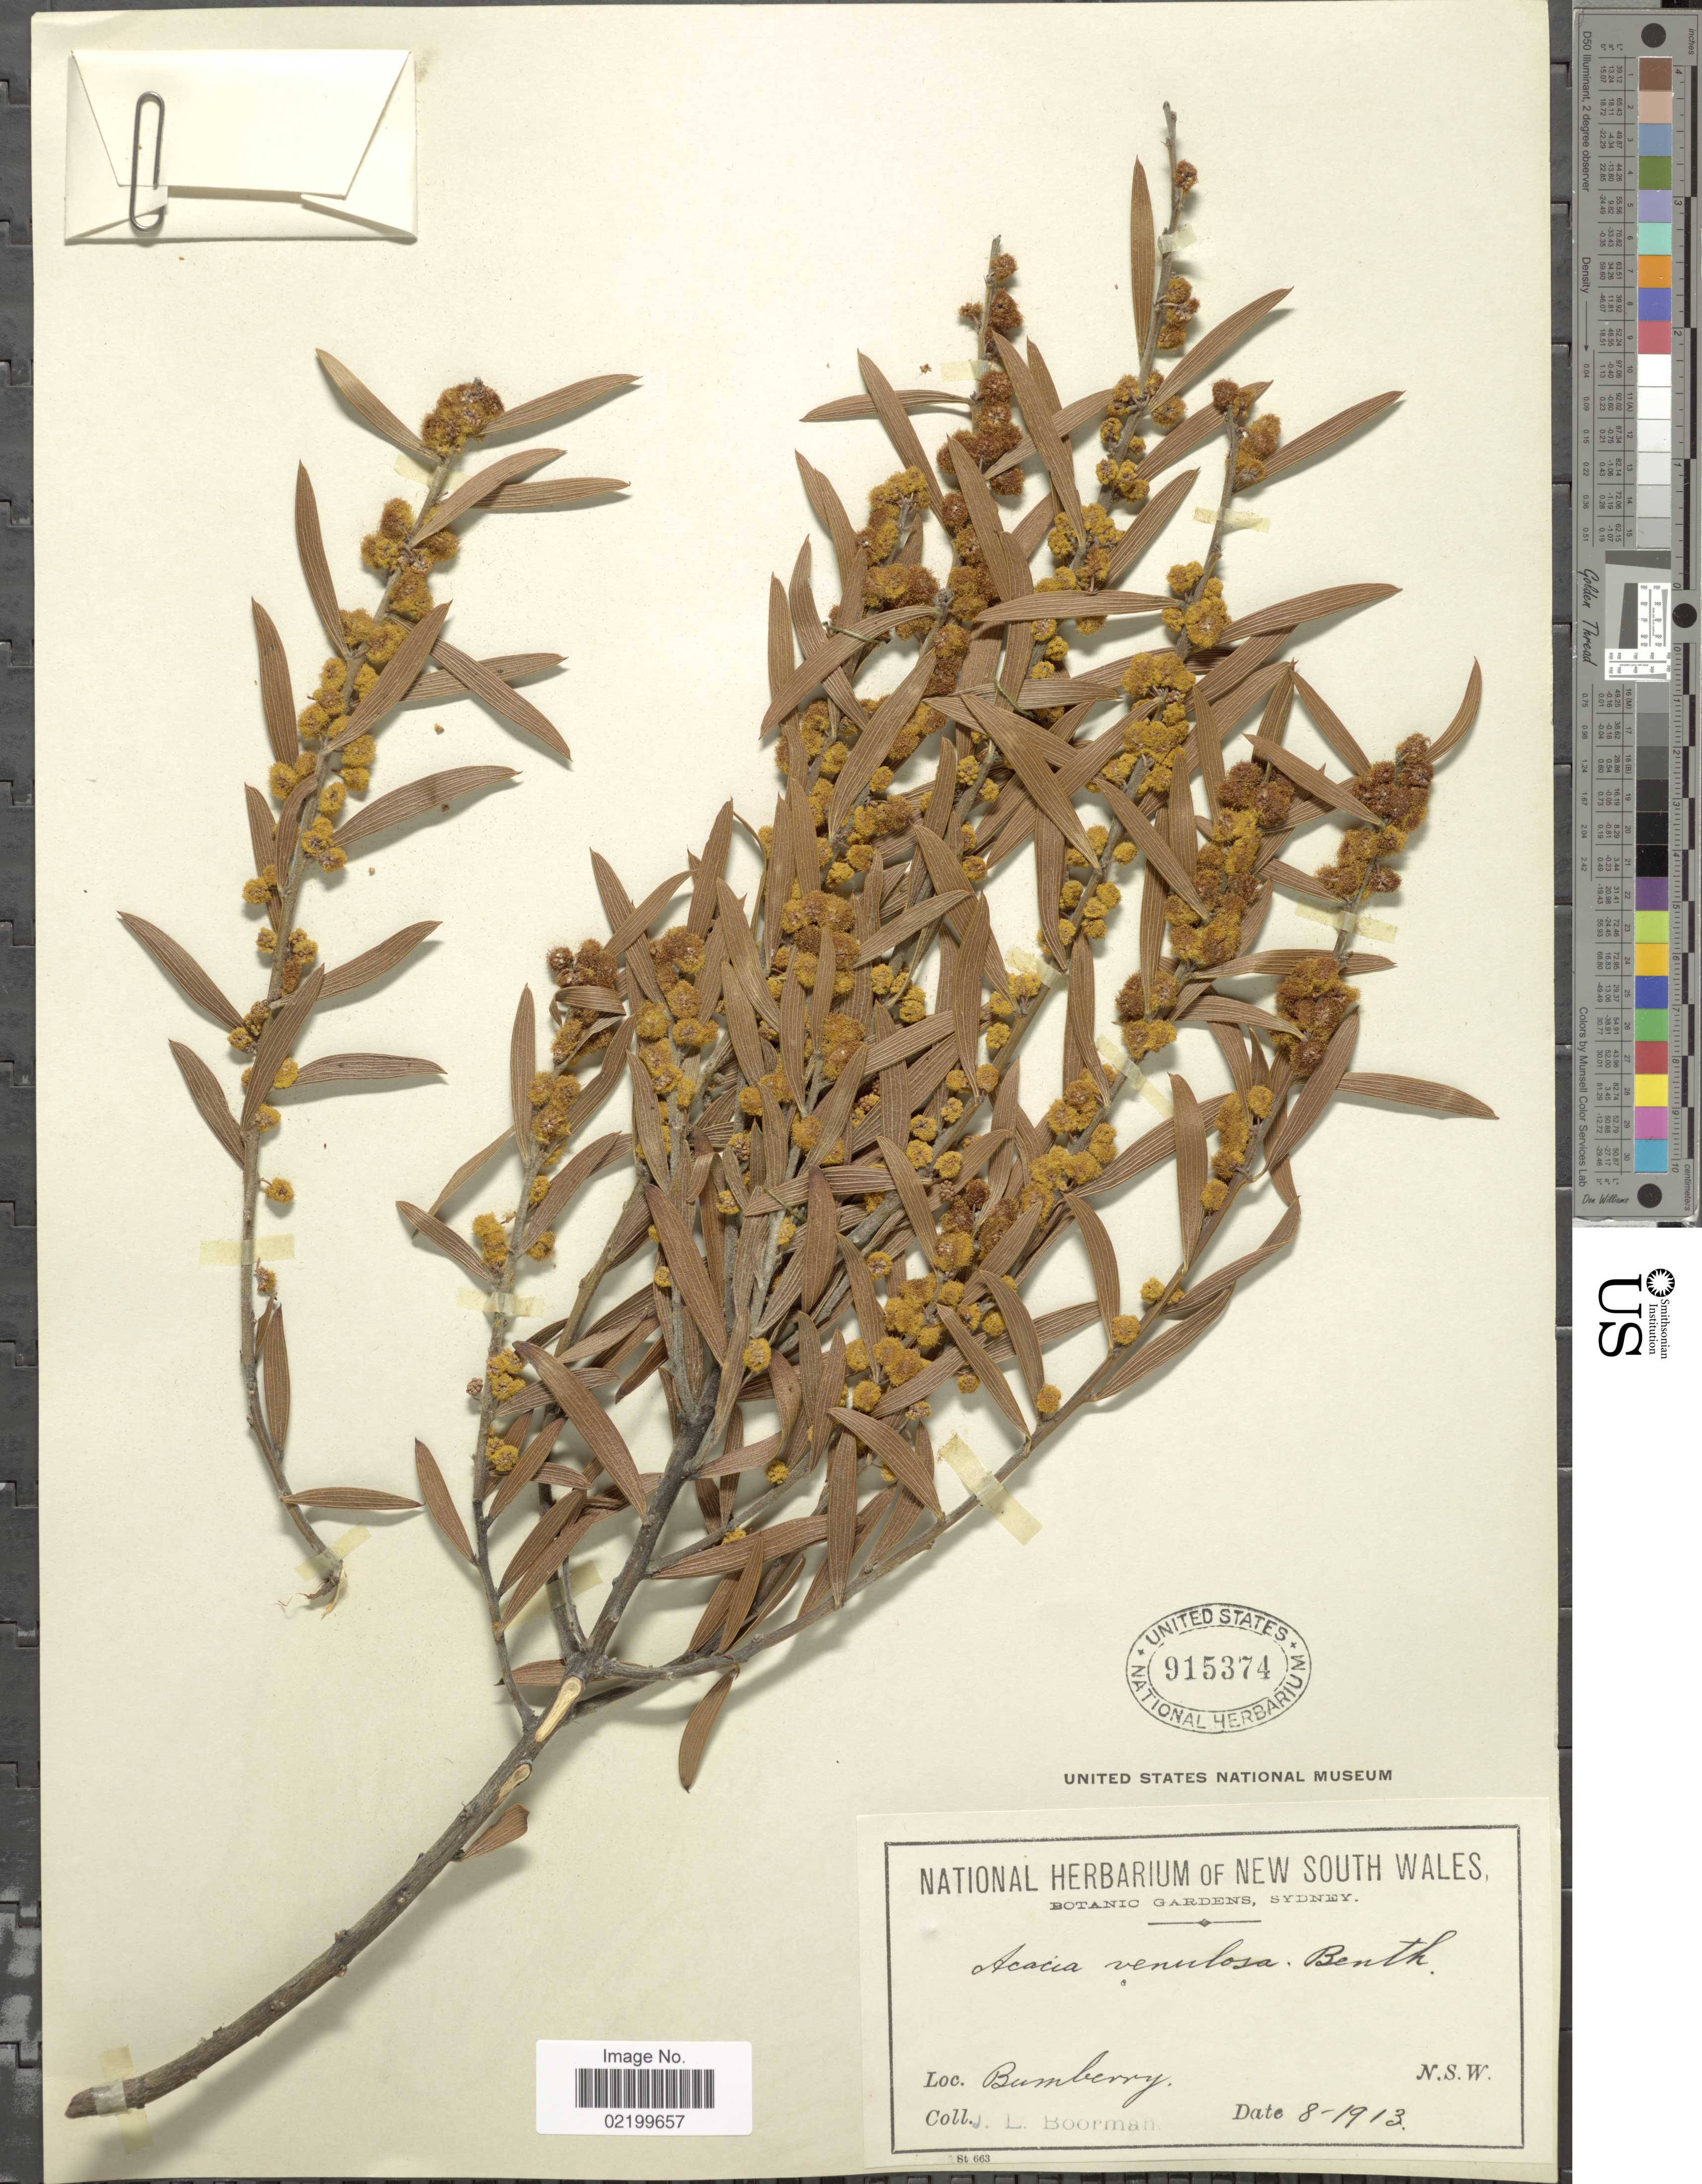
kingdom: Plantae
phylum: Tracheophyta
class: Magnoliopsida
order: Fabales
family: Fabaceae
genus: Acacia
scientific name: Acacia venulosa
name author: Benth.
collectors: J. Boorman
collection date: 1913-08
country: Australia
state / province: New South Wales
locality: Bumberry.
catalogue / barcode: US 915374